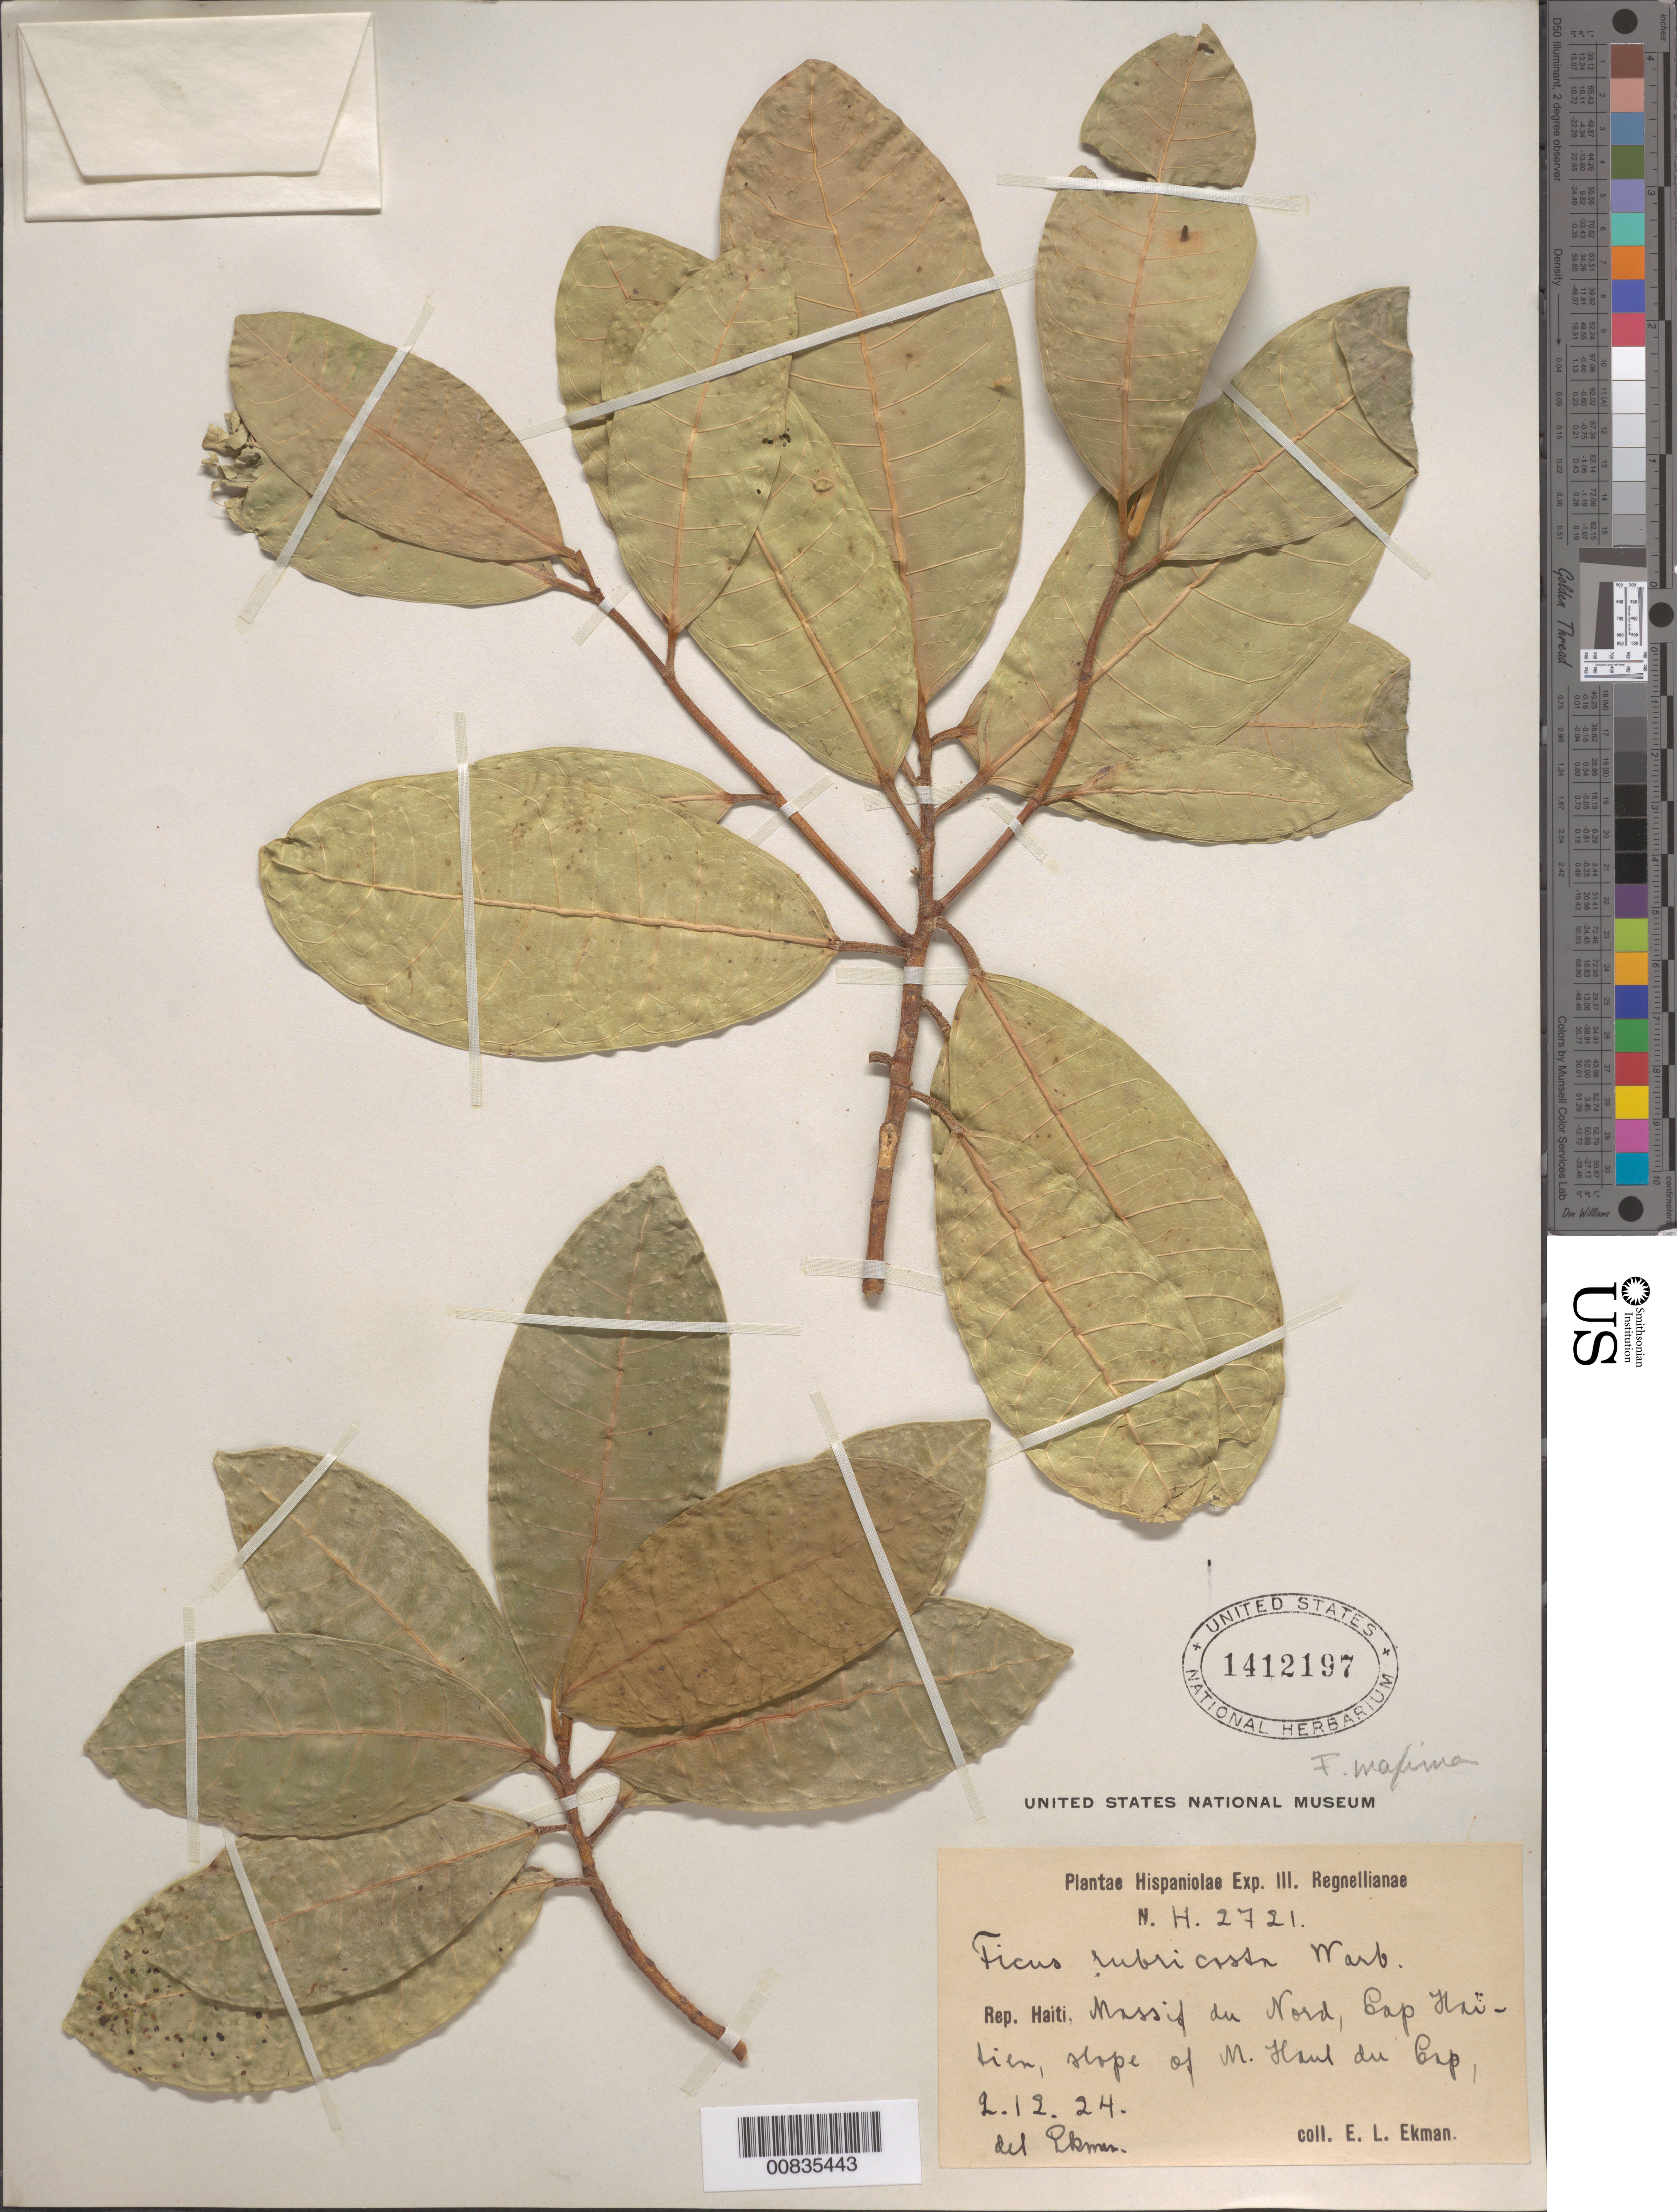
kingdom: Plantae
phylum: Tracheophyta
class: Magnoliopsida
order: Rosales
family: Moraceae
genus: Ficus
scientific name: Ficus maxima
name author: Mill.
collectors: E. L. Ekman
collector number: H 2721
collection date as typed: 02 Dec 1924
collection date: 1924-12-02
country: Haiti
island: Hispaniola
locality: Massif du Nord, Cap Haitien, slope of M. Haut du Cap.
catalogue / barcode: US 1412197